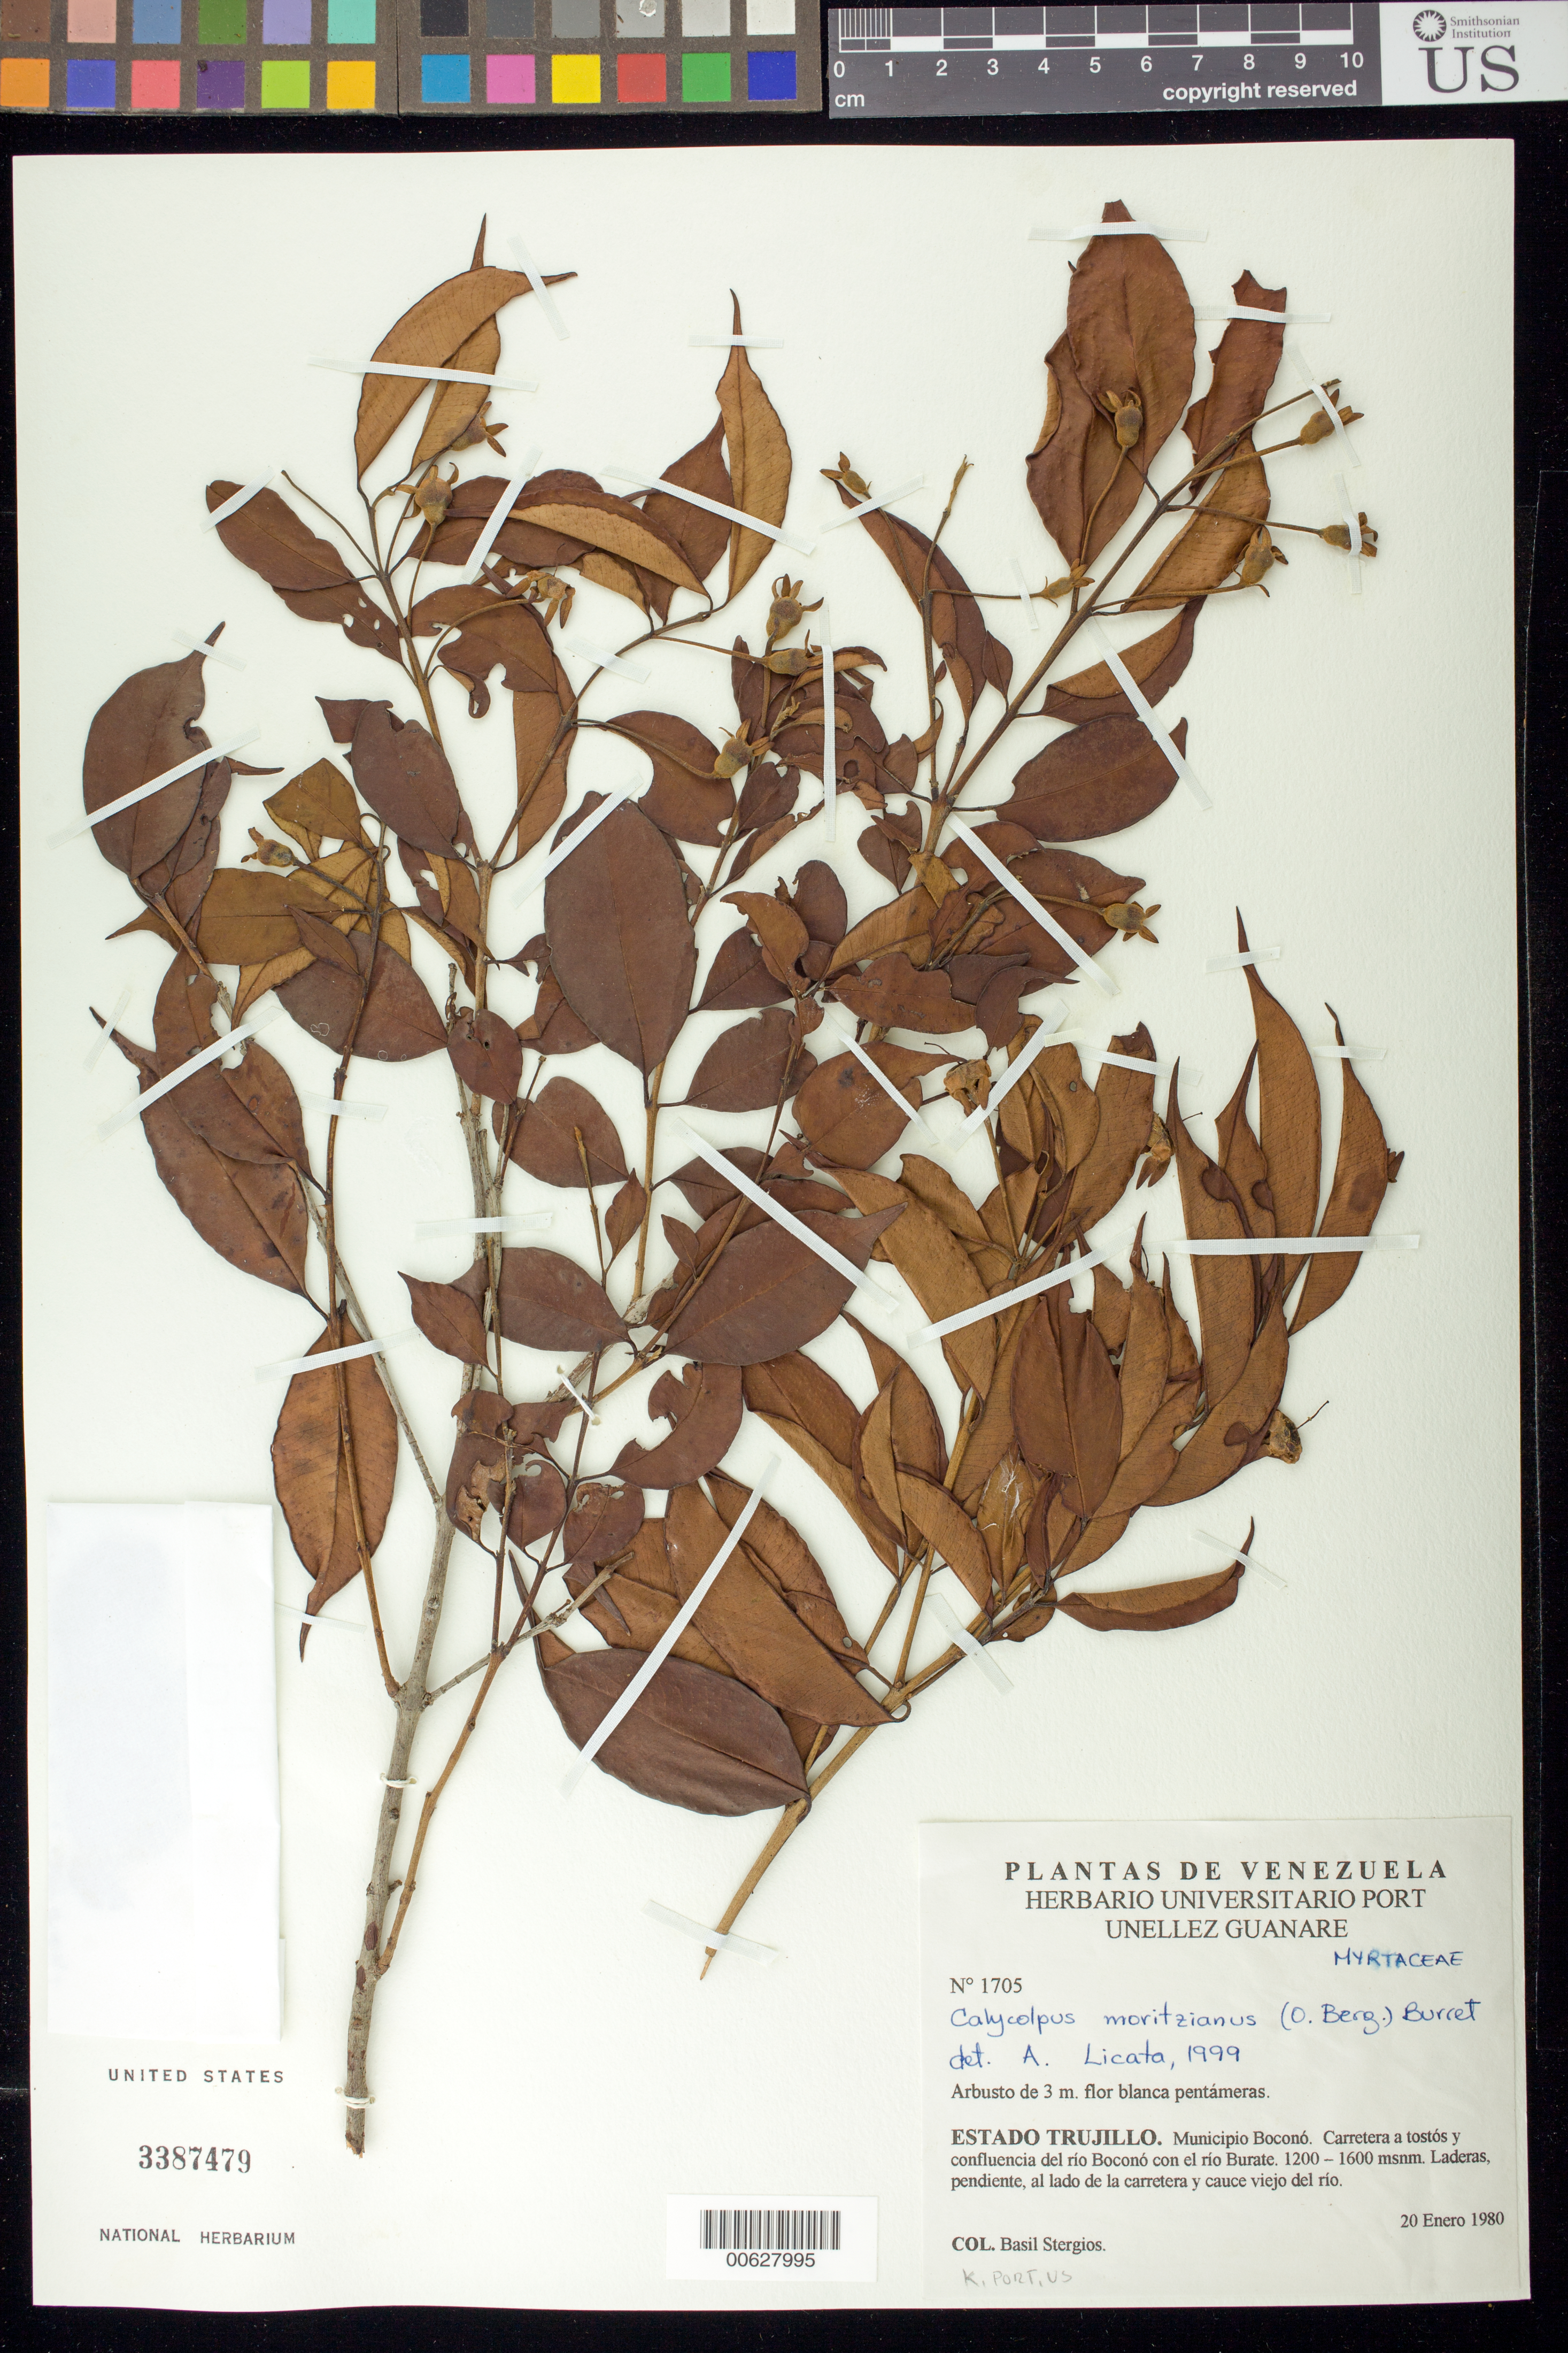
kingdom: Plantae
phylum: Tracheophyta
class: Magnoliopsida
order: Myrtales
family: Myrtaceae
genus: Calycolpus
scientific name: Calycolpus moritzianus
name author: (O. Berg) Burret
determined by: Licata, A., (PORT), Univ. Nac. Exp. de los Llanos Ezequiel Zamora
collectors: B. G. Stergios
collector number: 1705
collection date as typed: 20 Jan 1980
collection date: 1980-01-20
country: Venezuela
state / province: Trujillo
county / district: Boconó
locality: Carretera a tostós y confluencia del río Boconó con el río Burate.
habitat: Ladera, pendiente, al lado de la carretera y cauce viejo del río.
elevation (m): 1200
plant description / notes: K, PORT, US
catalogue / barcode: US 3387479